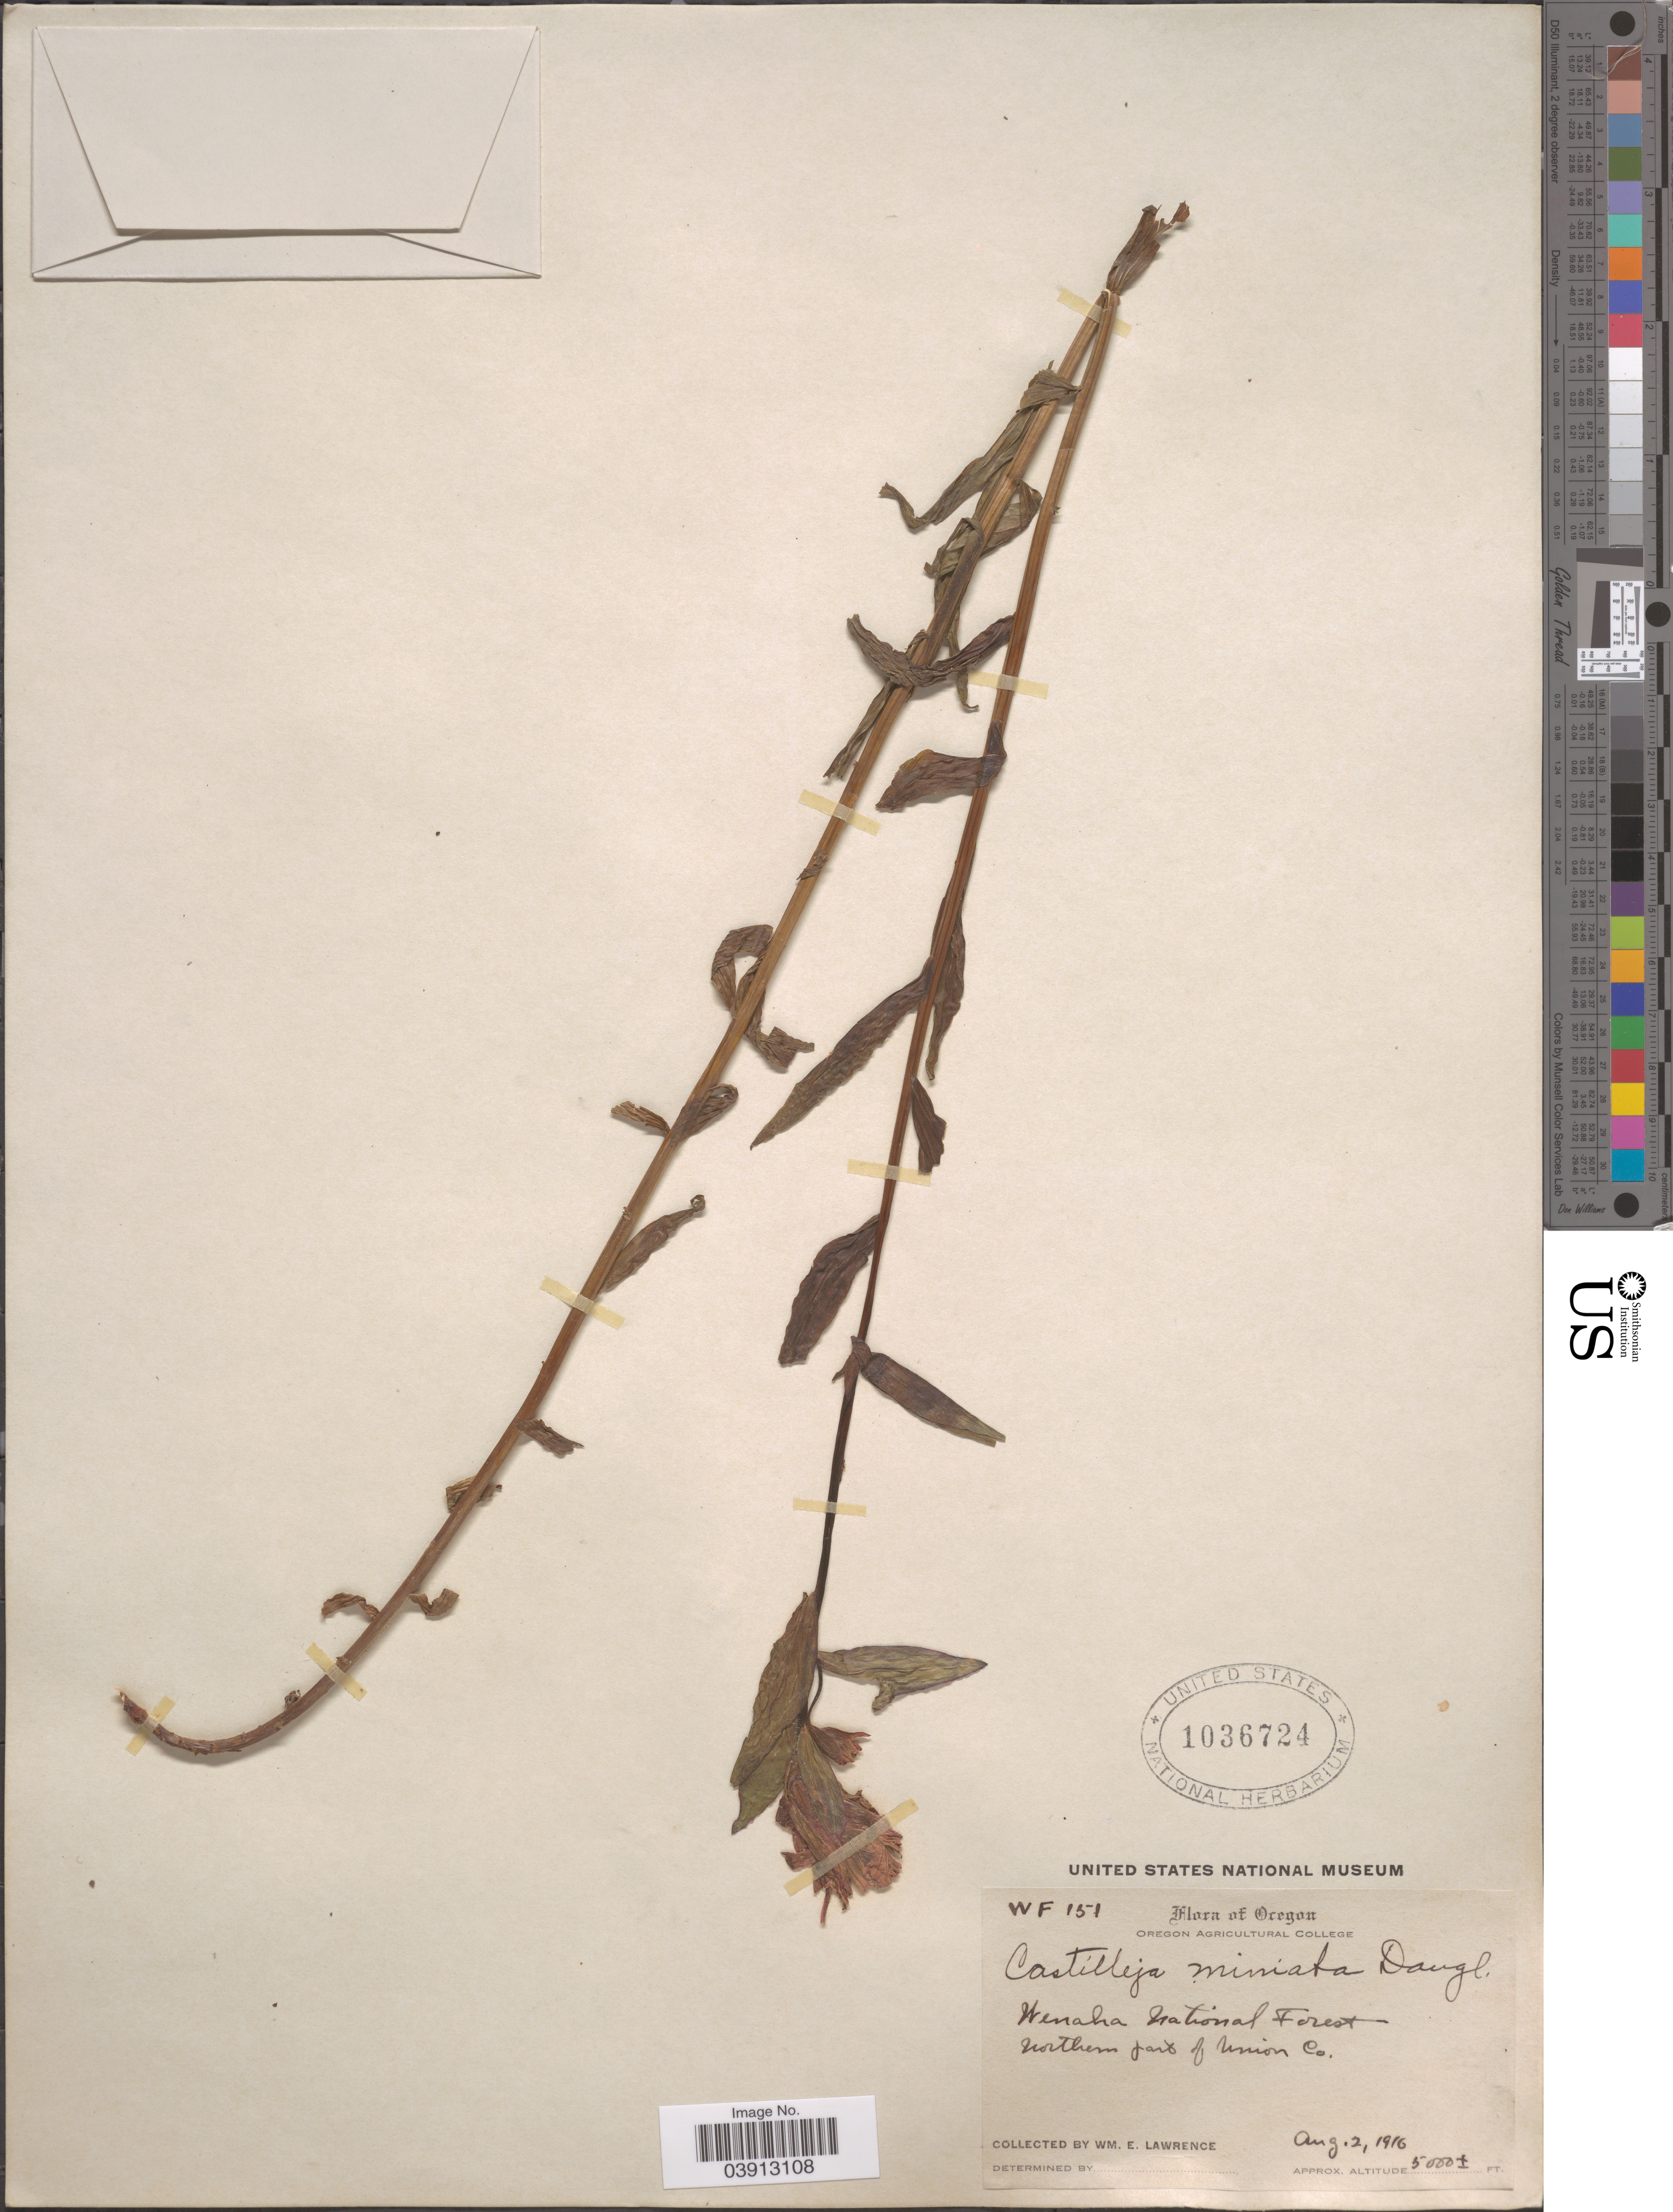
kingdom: Plantae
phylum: Tracheophyta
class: Magnoliopsida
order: Lamiales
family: Orobanchaceae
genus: Castilleja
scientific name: Castilleja miniata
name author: Douglas ex Hook.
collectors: W. Lawrence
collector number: WF151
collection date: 1916-08-02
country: United States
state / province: Oregon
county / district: Union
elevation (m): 1524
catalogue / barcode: US 1036724